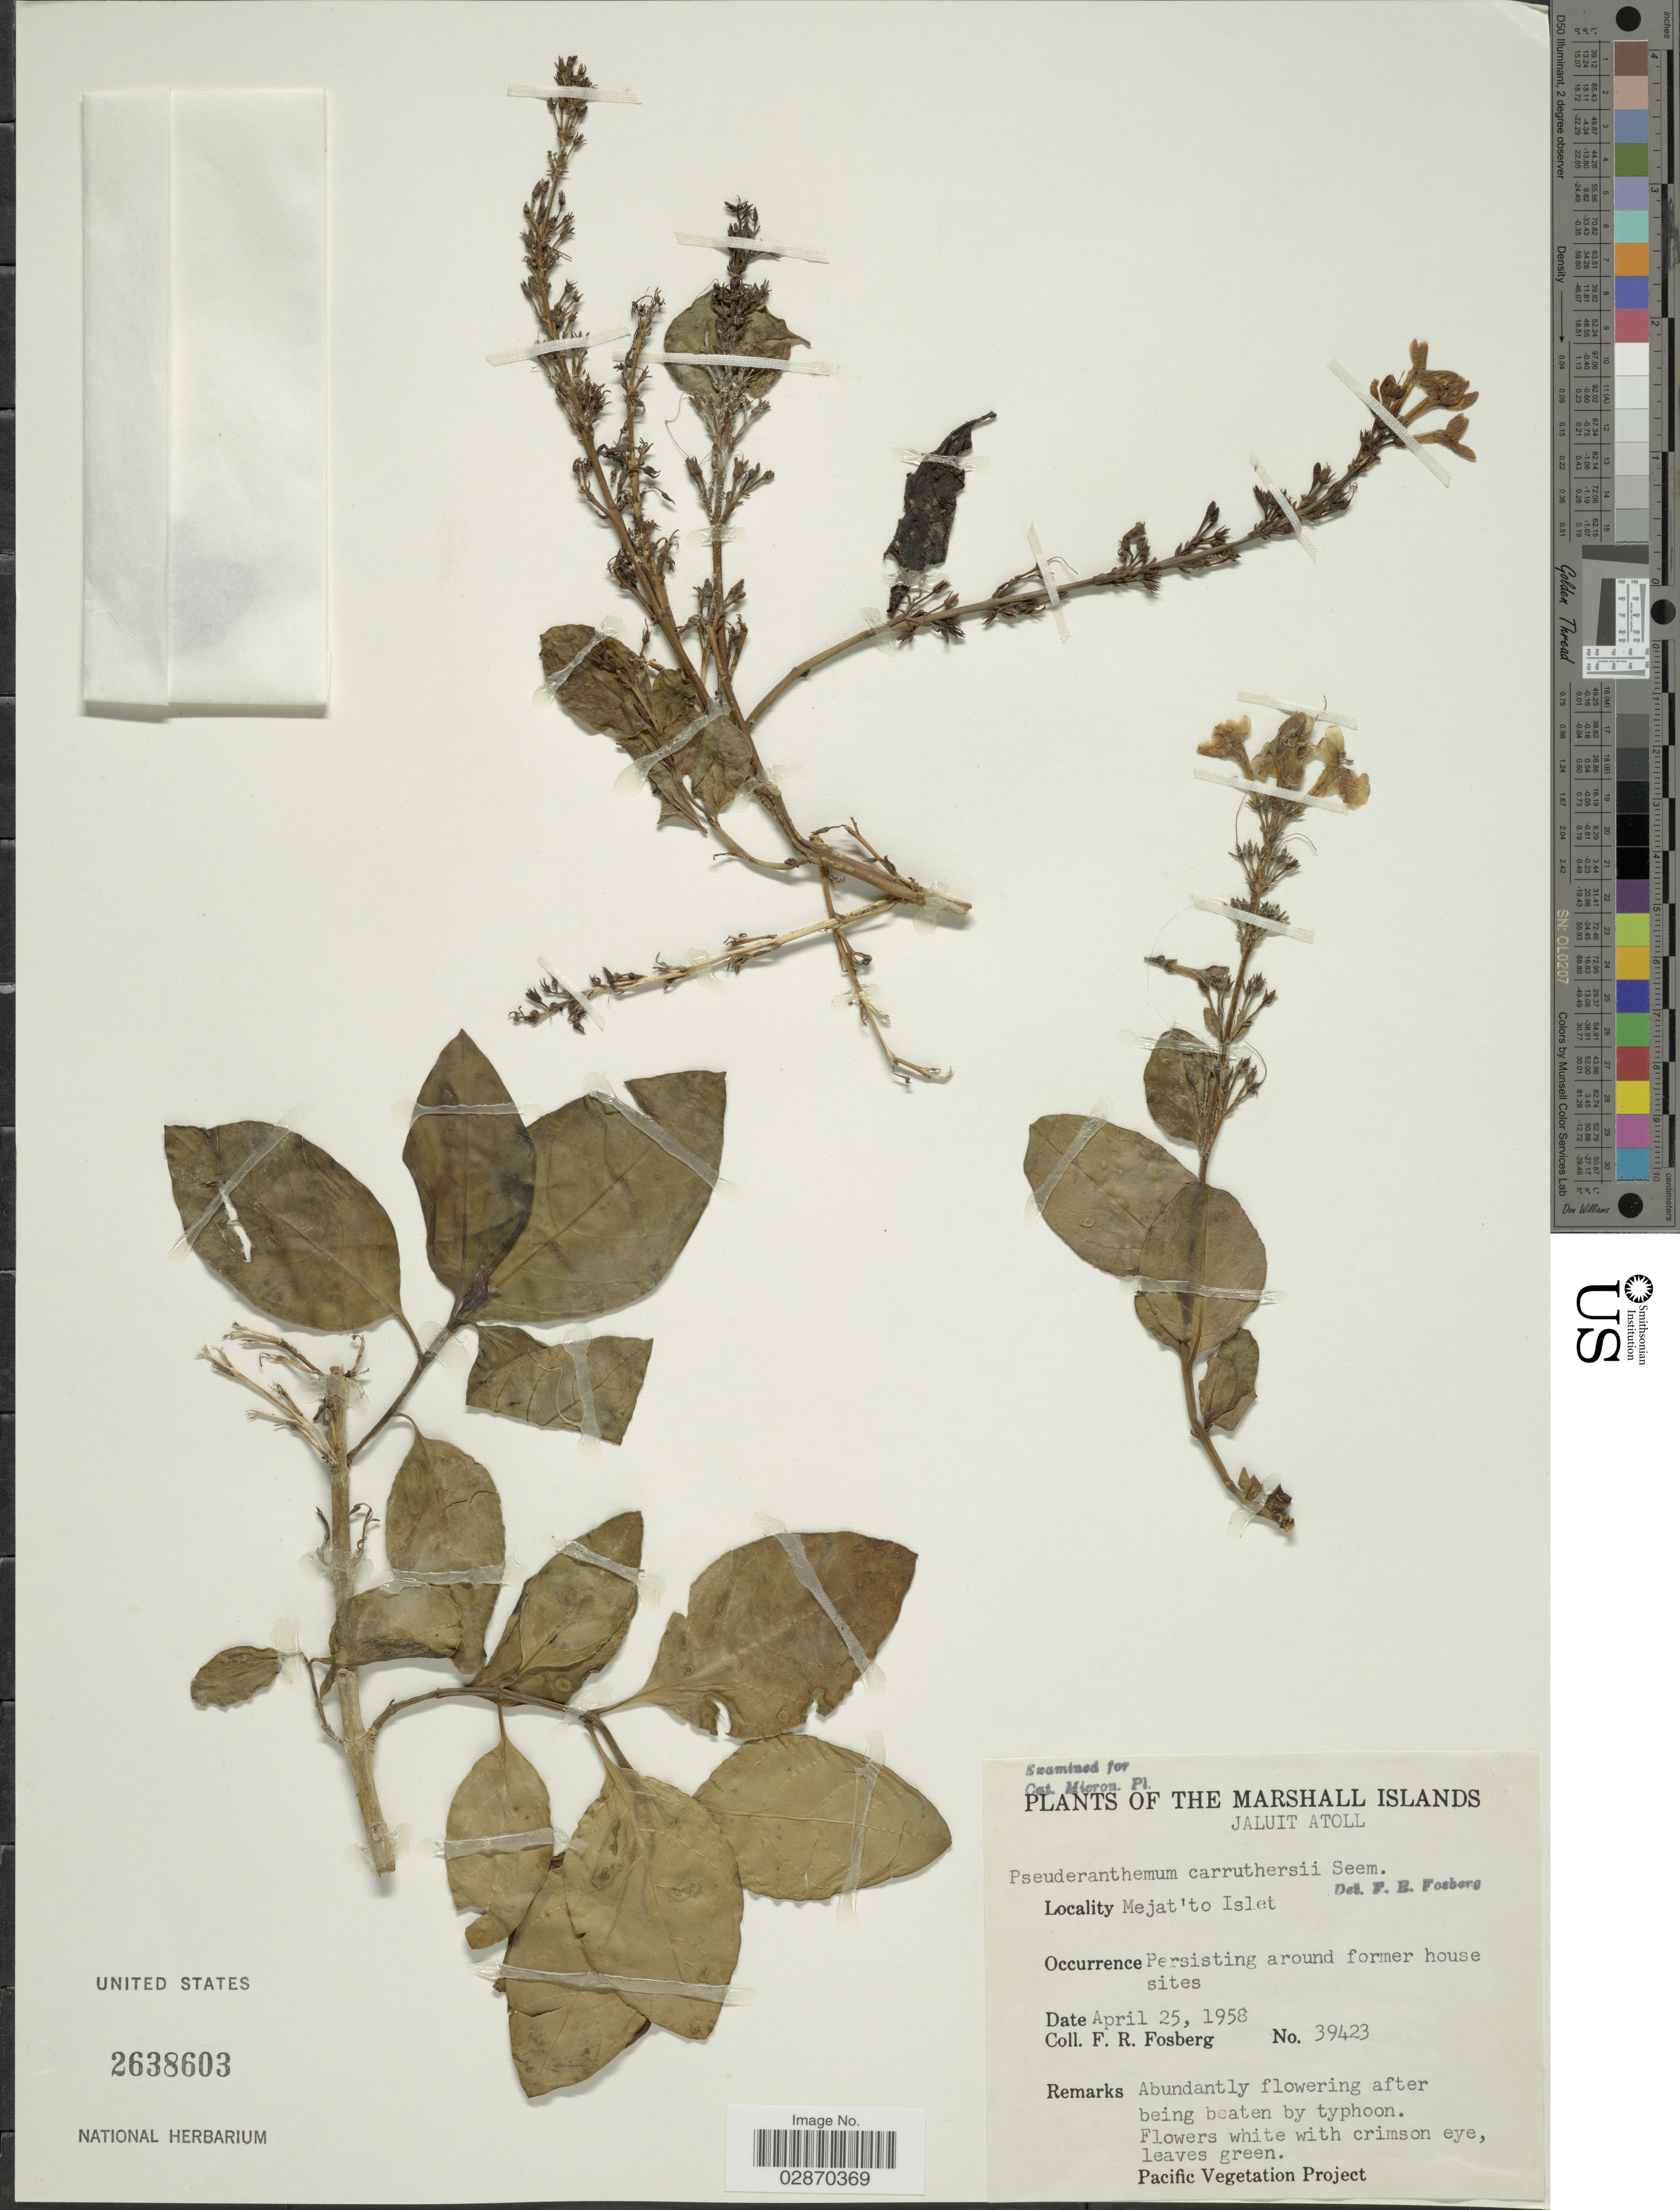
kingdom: Plantae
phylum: Tracheophyta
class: Magnoliopsida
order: Lamiales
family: Acanthaceae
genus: Pseuderanthemum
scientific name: Pseuderanthemum carruthersii var. atropurpureum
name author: (W. Bull) Fosberg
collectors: F. R. Fosberg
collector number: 39423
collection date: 1958-04-25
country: Marshall Islands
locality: Jaluit Atoll. Mejat'to Islet.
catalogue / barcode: US 2638603